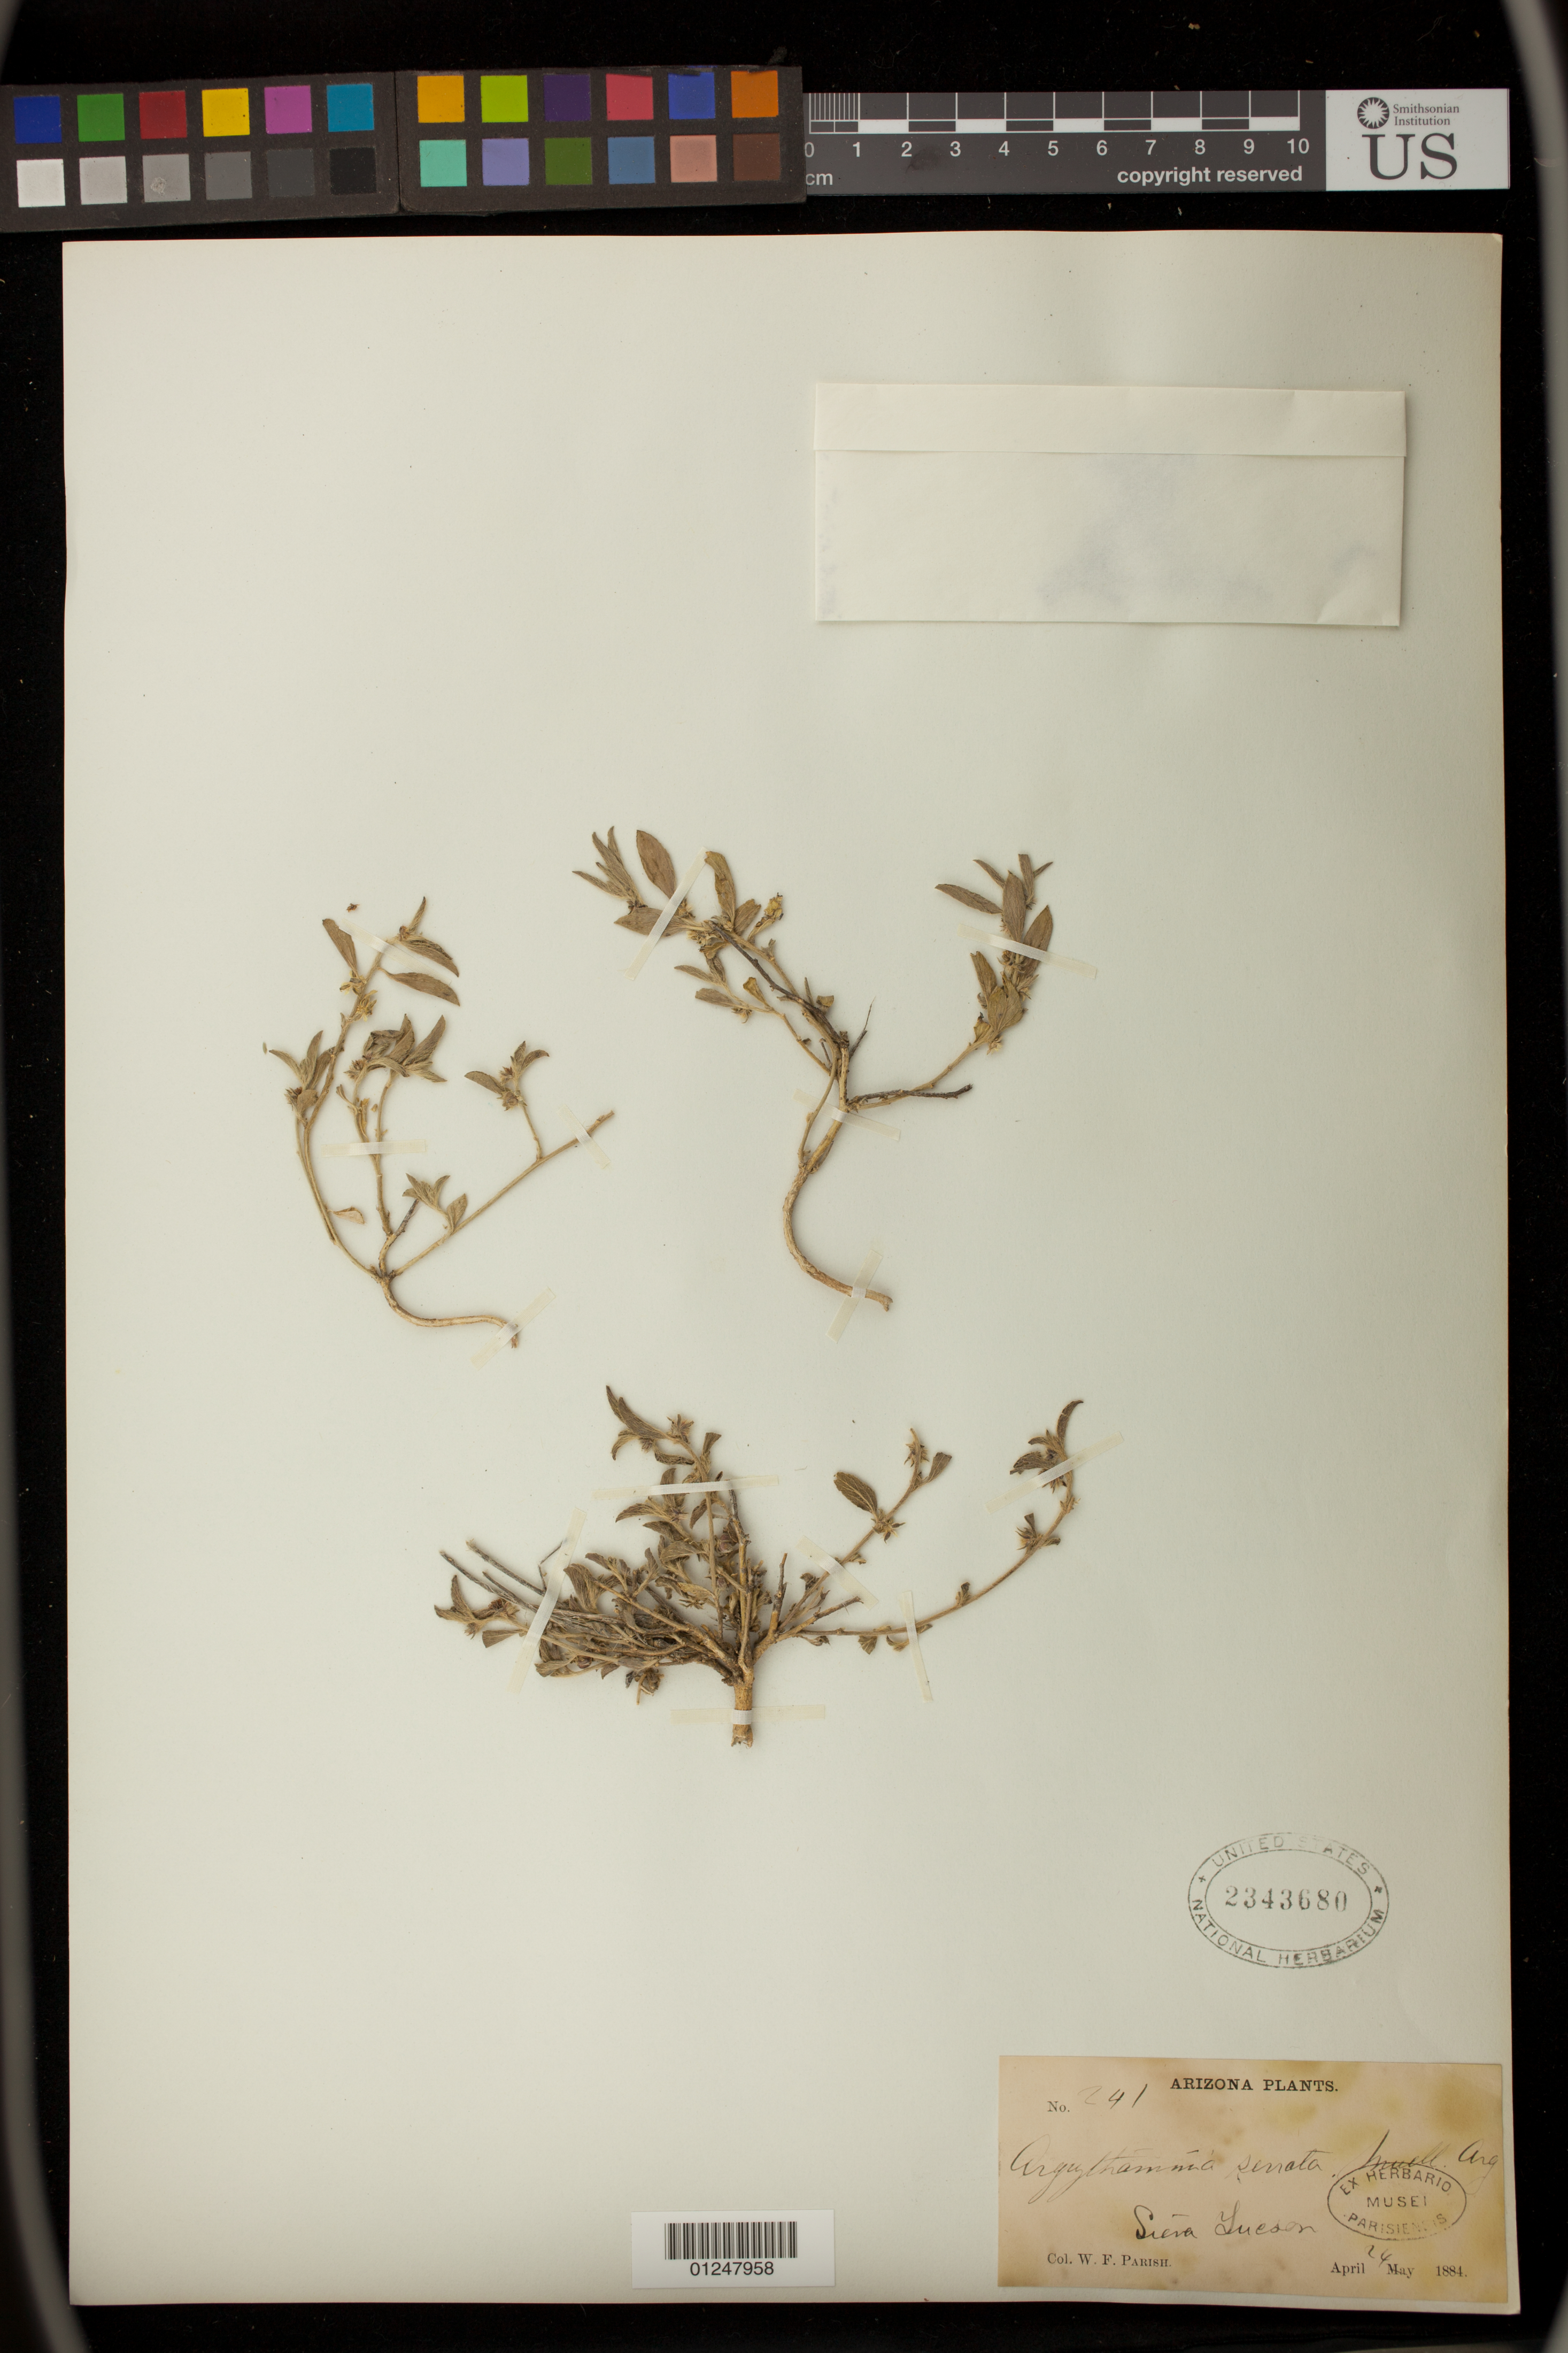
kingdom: Plantae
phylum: Tracheophyta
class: Magnoliopsida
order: Malpighiales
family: Euphorbiaceae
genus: Argythamnia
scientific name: Argythamnia serrata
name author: (Torr.) Müll. Arg.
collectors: W. F. Parish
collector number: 241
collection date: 1884-04-24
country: United States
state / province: Arizona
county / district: Sierra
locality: Siera Tucson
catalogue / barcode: US 2343680